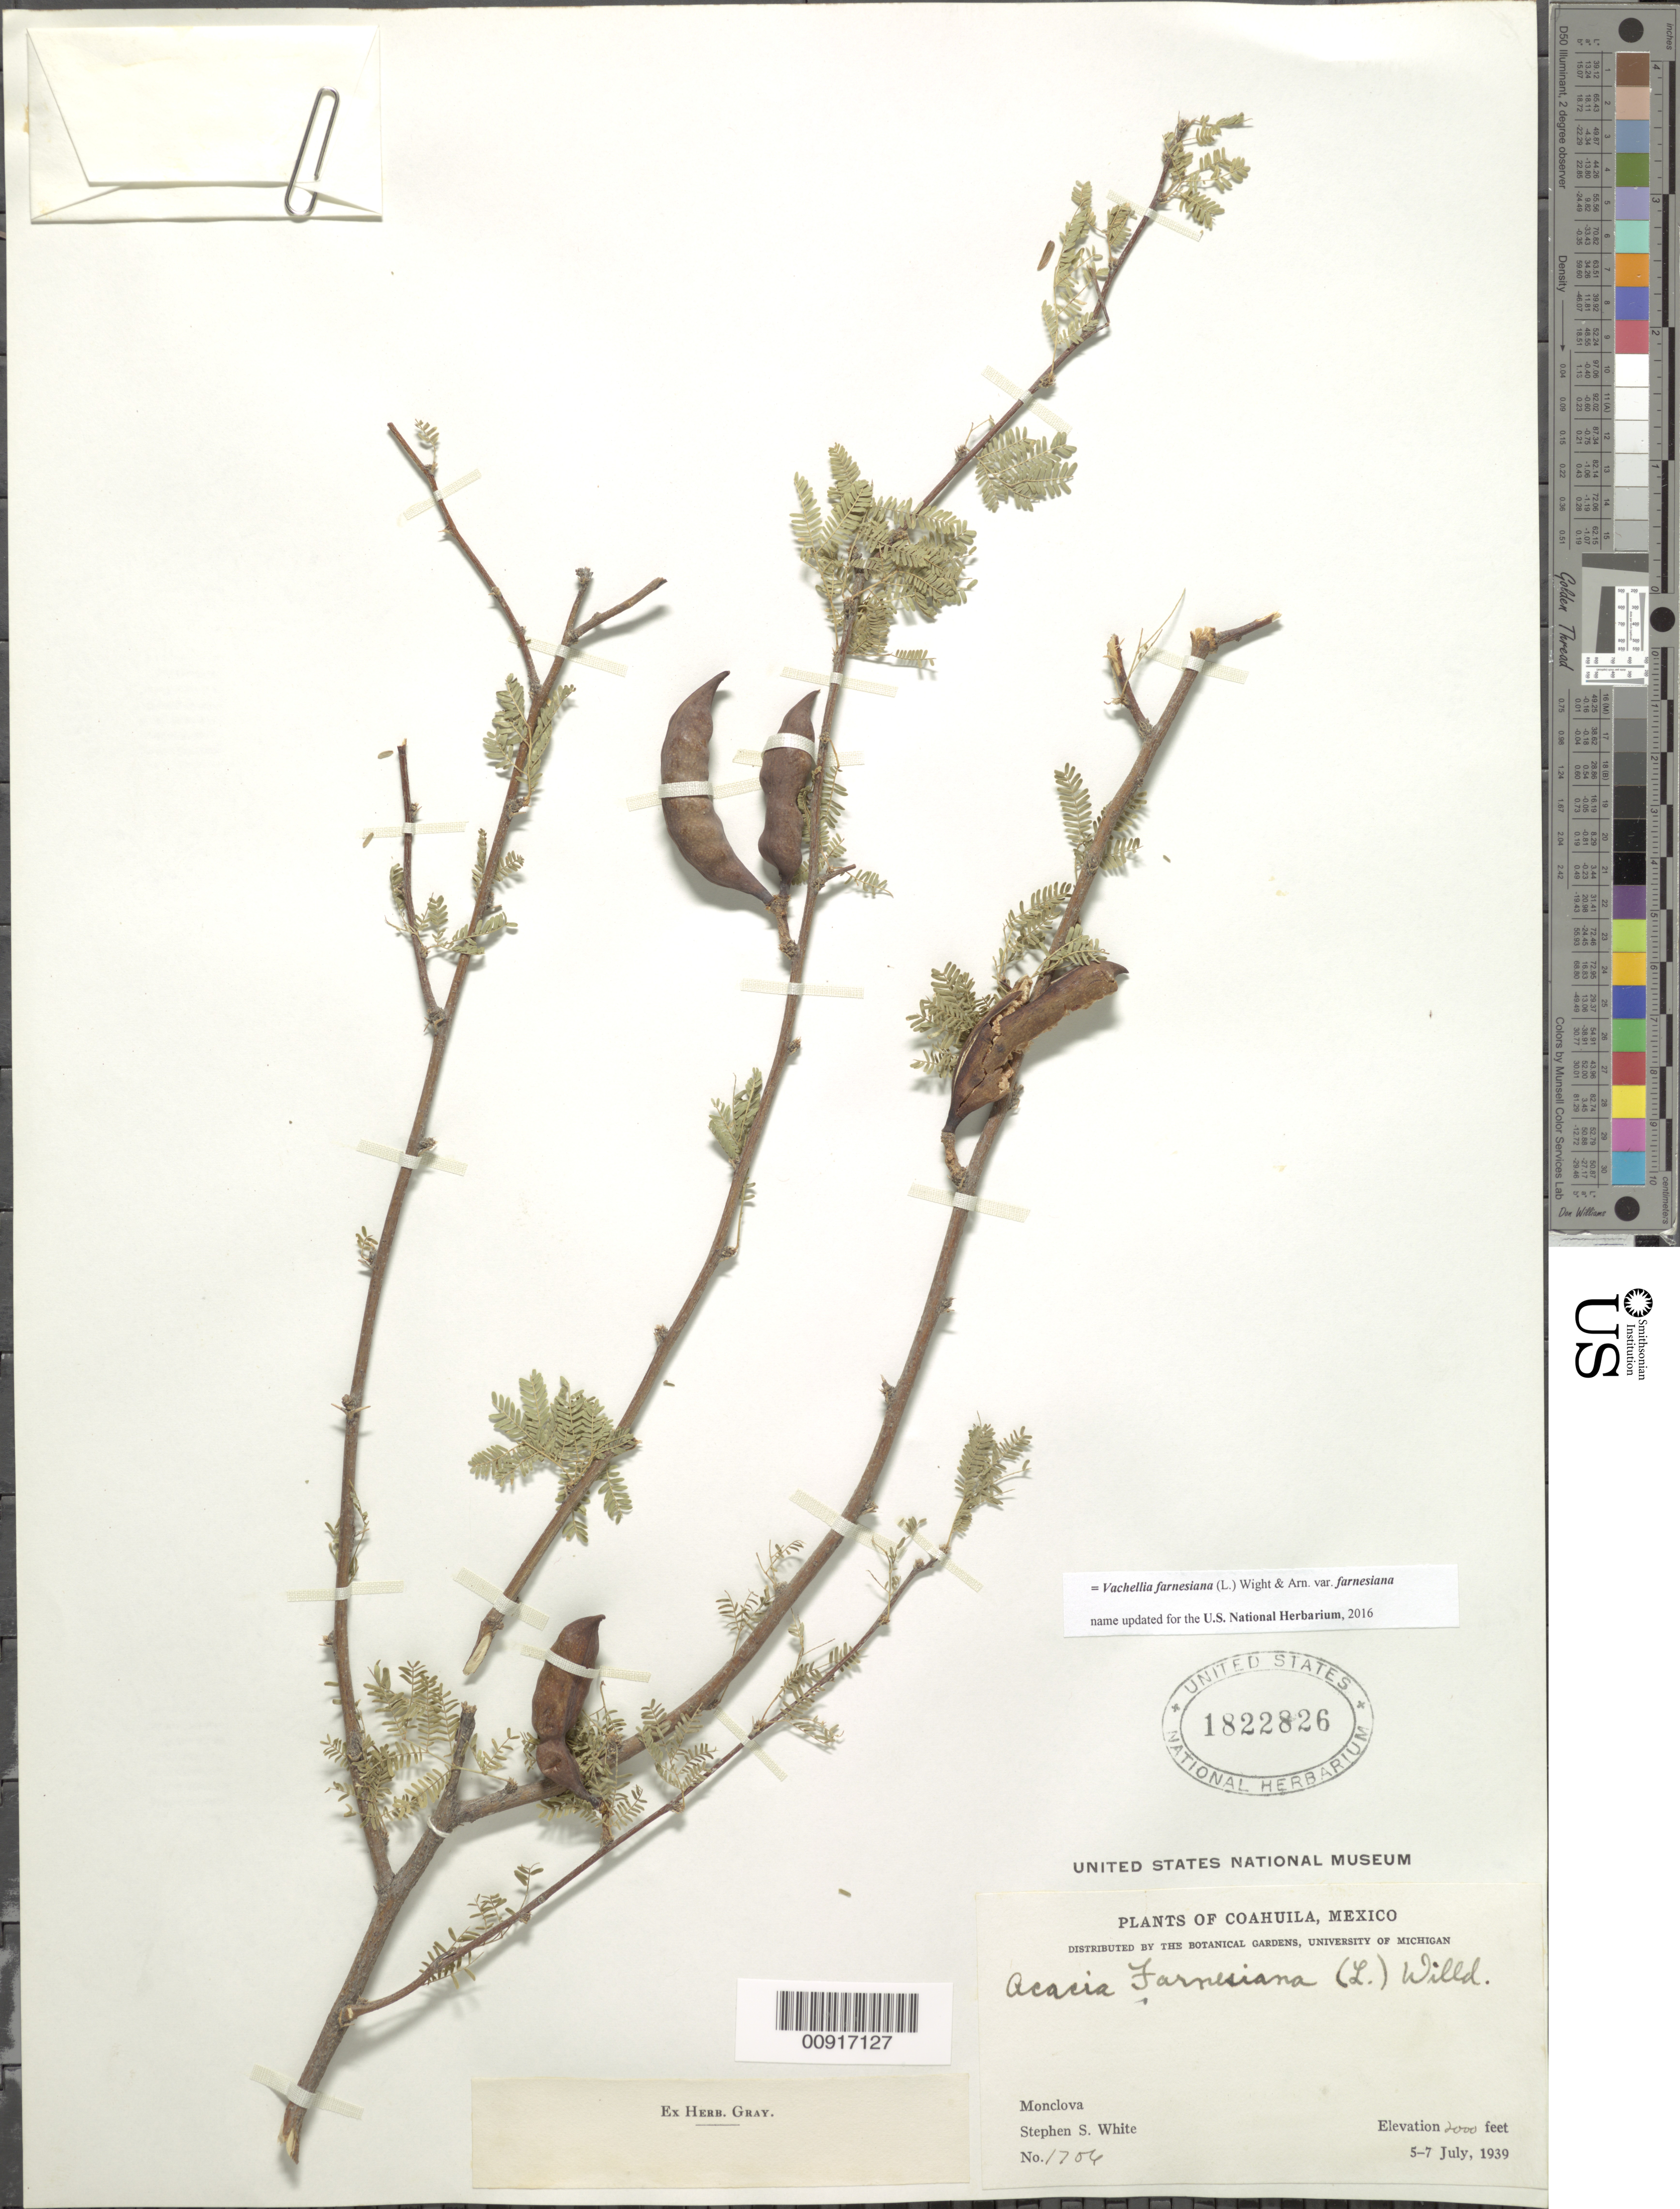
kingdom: Plantae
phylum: Tracheophyta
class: Magnoliopsida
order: Fabales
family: Fabaceae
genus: Vachellia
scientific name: Vachellia farnesiana var. farnesiana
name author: (L.) Wight & Arn.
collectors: S. S. White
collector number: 1706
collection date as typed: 05 Jul 1939 to 07 Jul 1939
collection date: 1939-07-05/1939-07-07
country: Mexico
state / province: Coahuila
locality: Monclova, Coahuila.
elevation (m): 610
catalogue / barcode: US 1822826